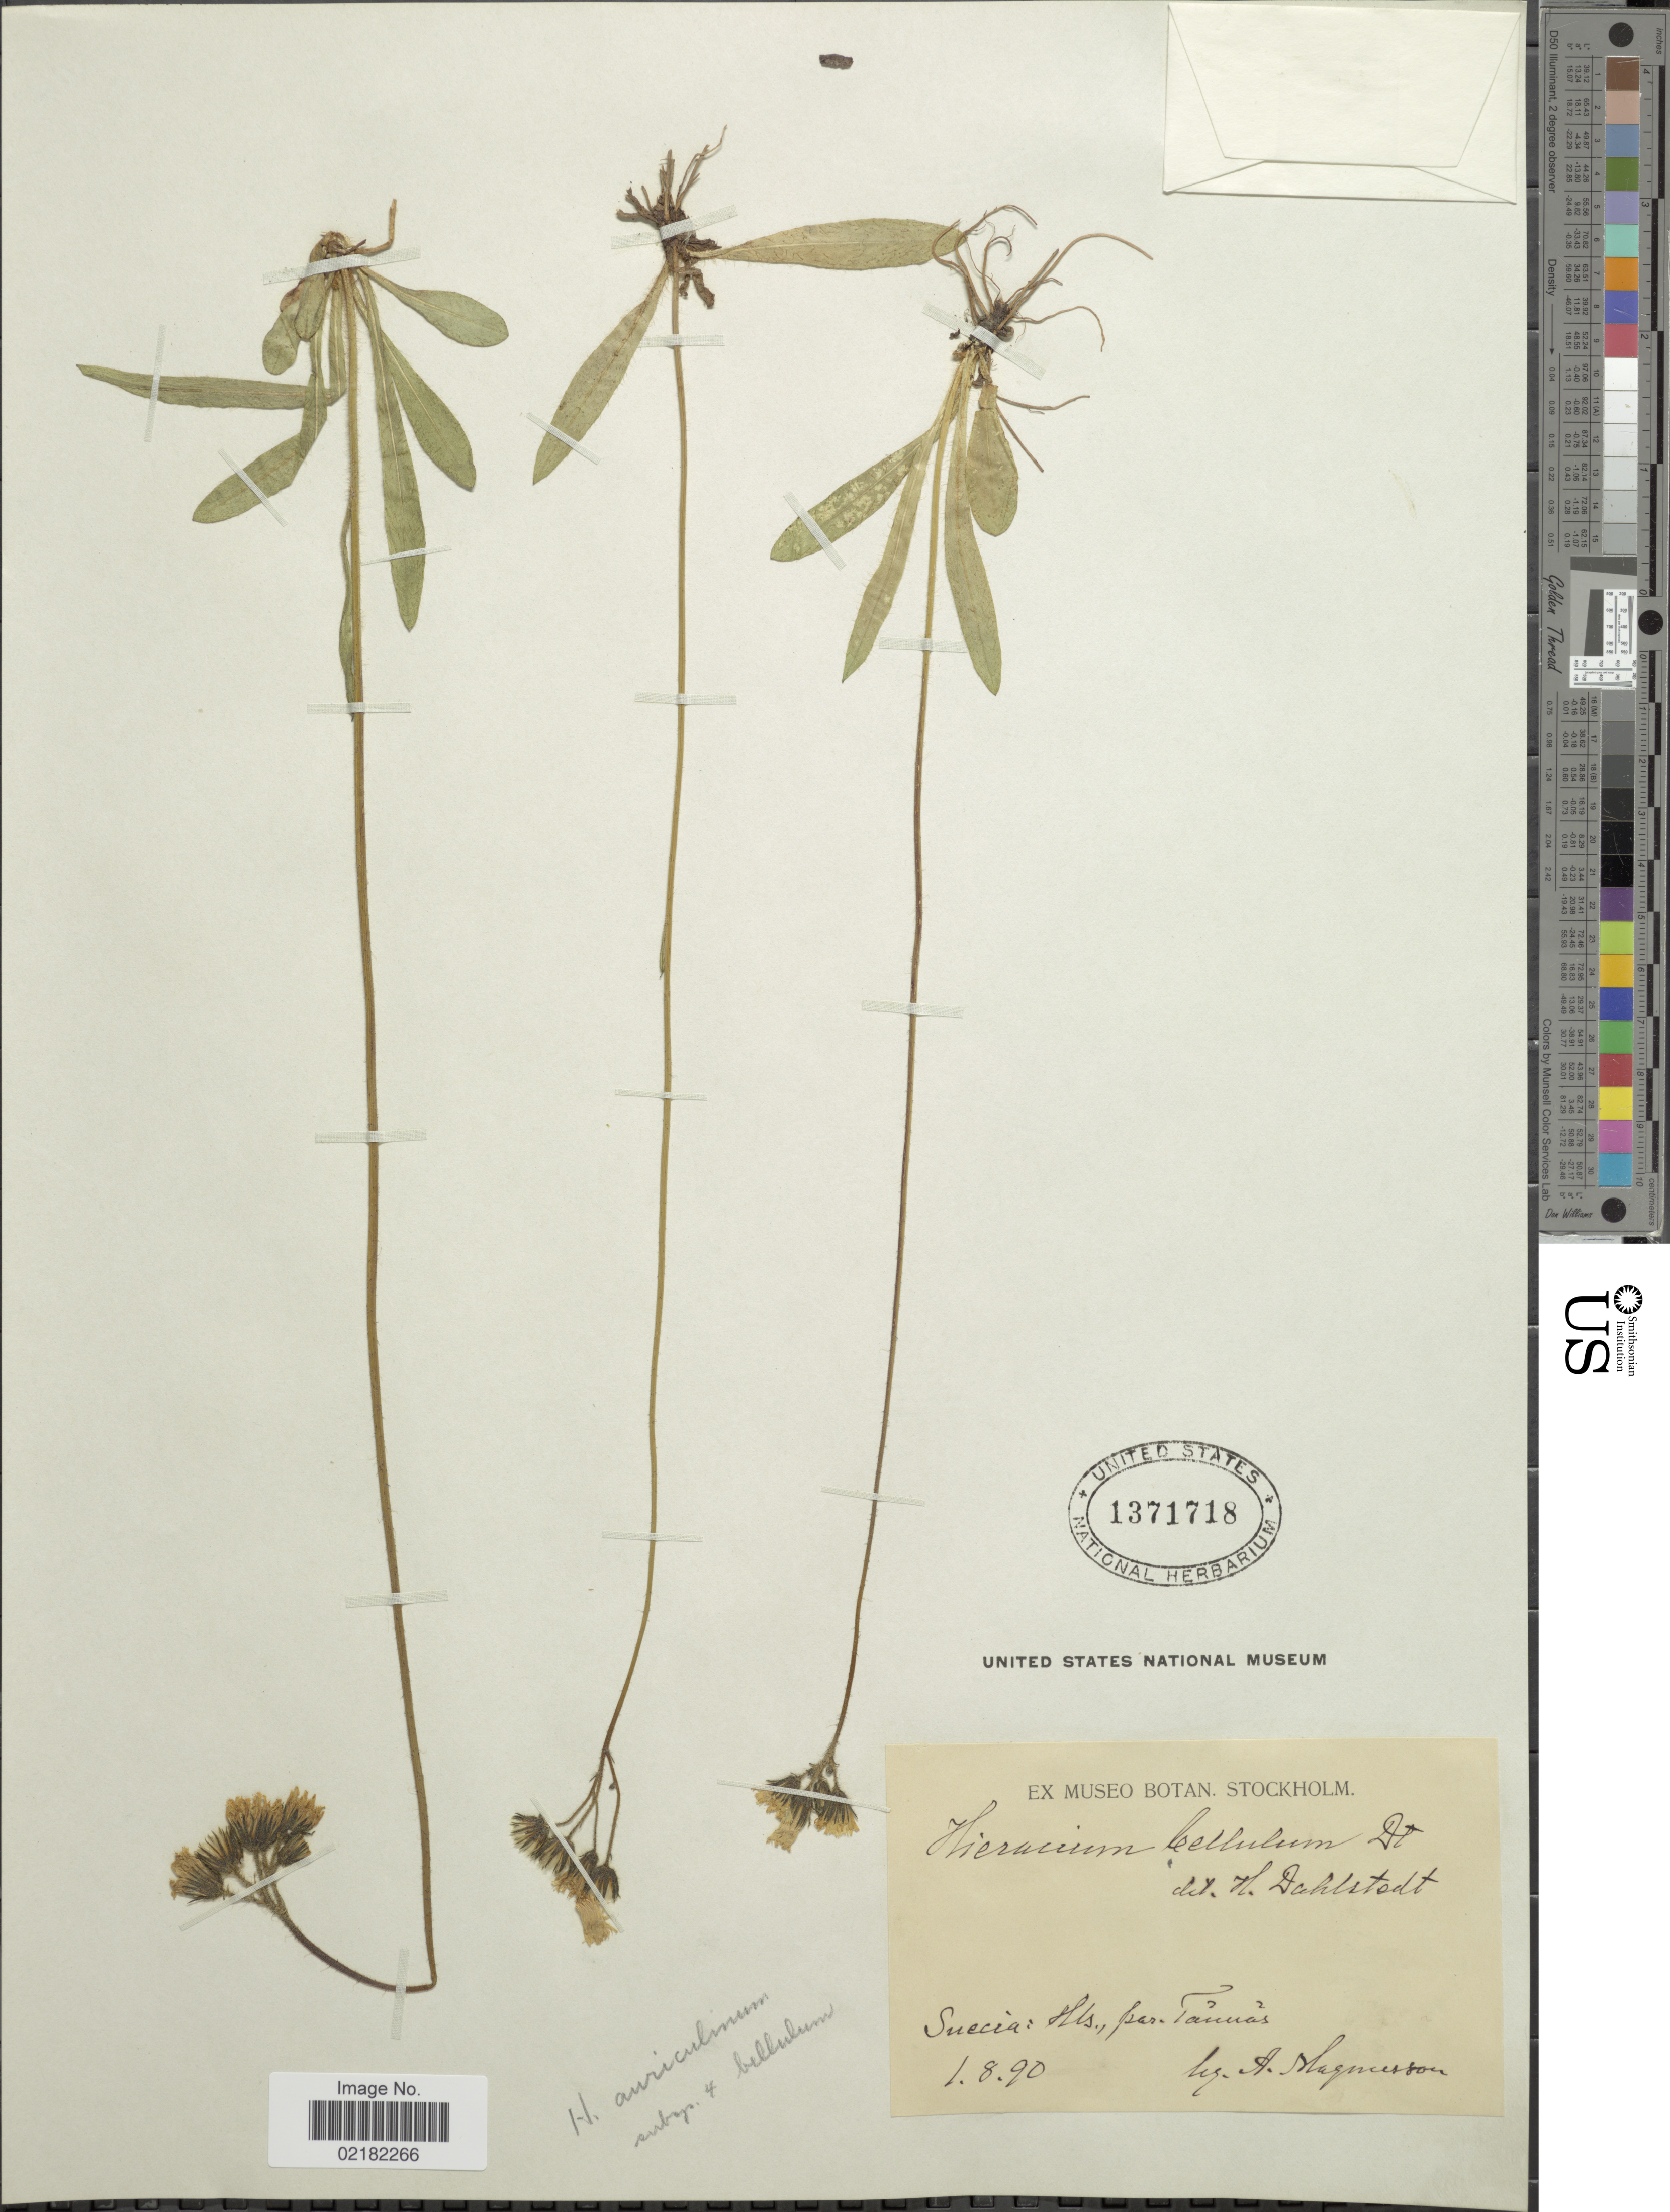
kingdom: Plantae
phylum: Tracheophyta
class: Magnoliopsida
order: Asterales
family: Asteraceae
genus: Pilosella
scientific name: Pilosella dubia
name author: (L.) F.W. Schultz & Sch. Bip.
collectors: A. Magnusson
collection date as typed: Transcribed d/m/y: 1/8/90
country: Sweden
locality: Suecia: Hls., par.Tännäs.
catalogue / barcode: US 1371718